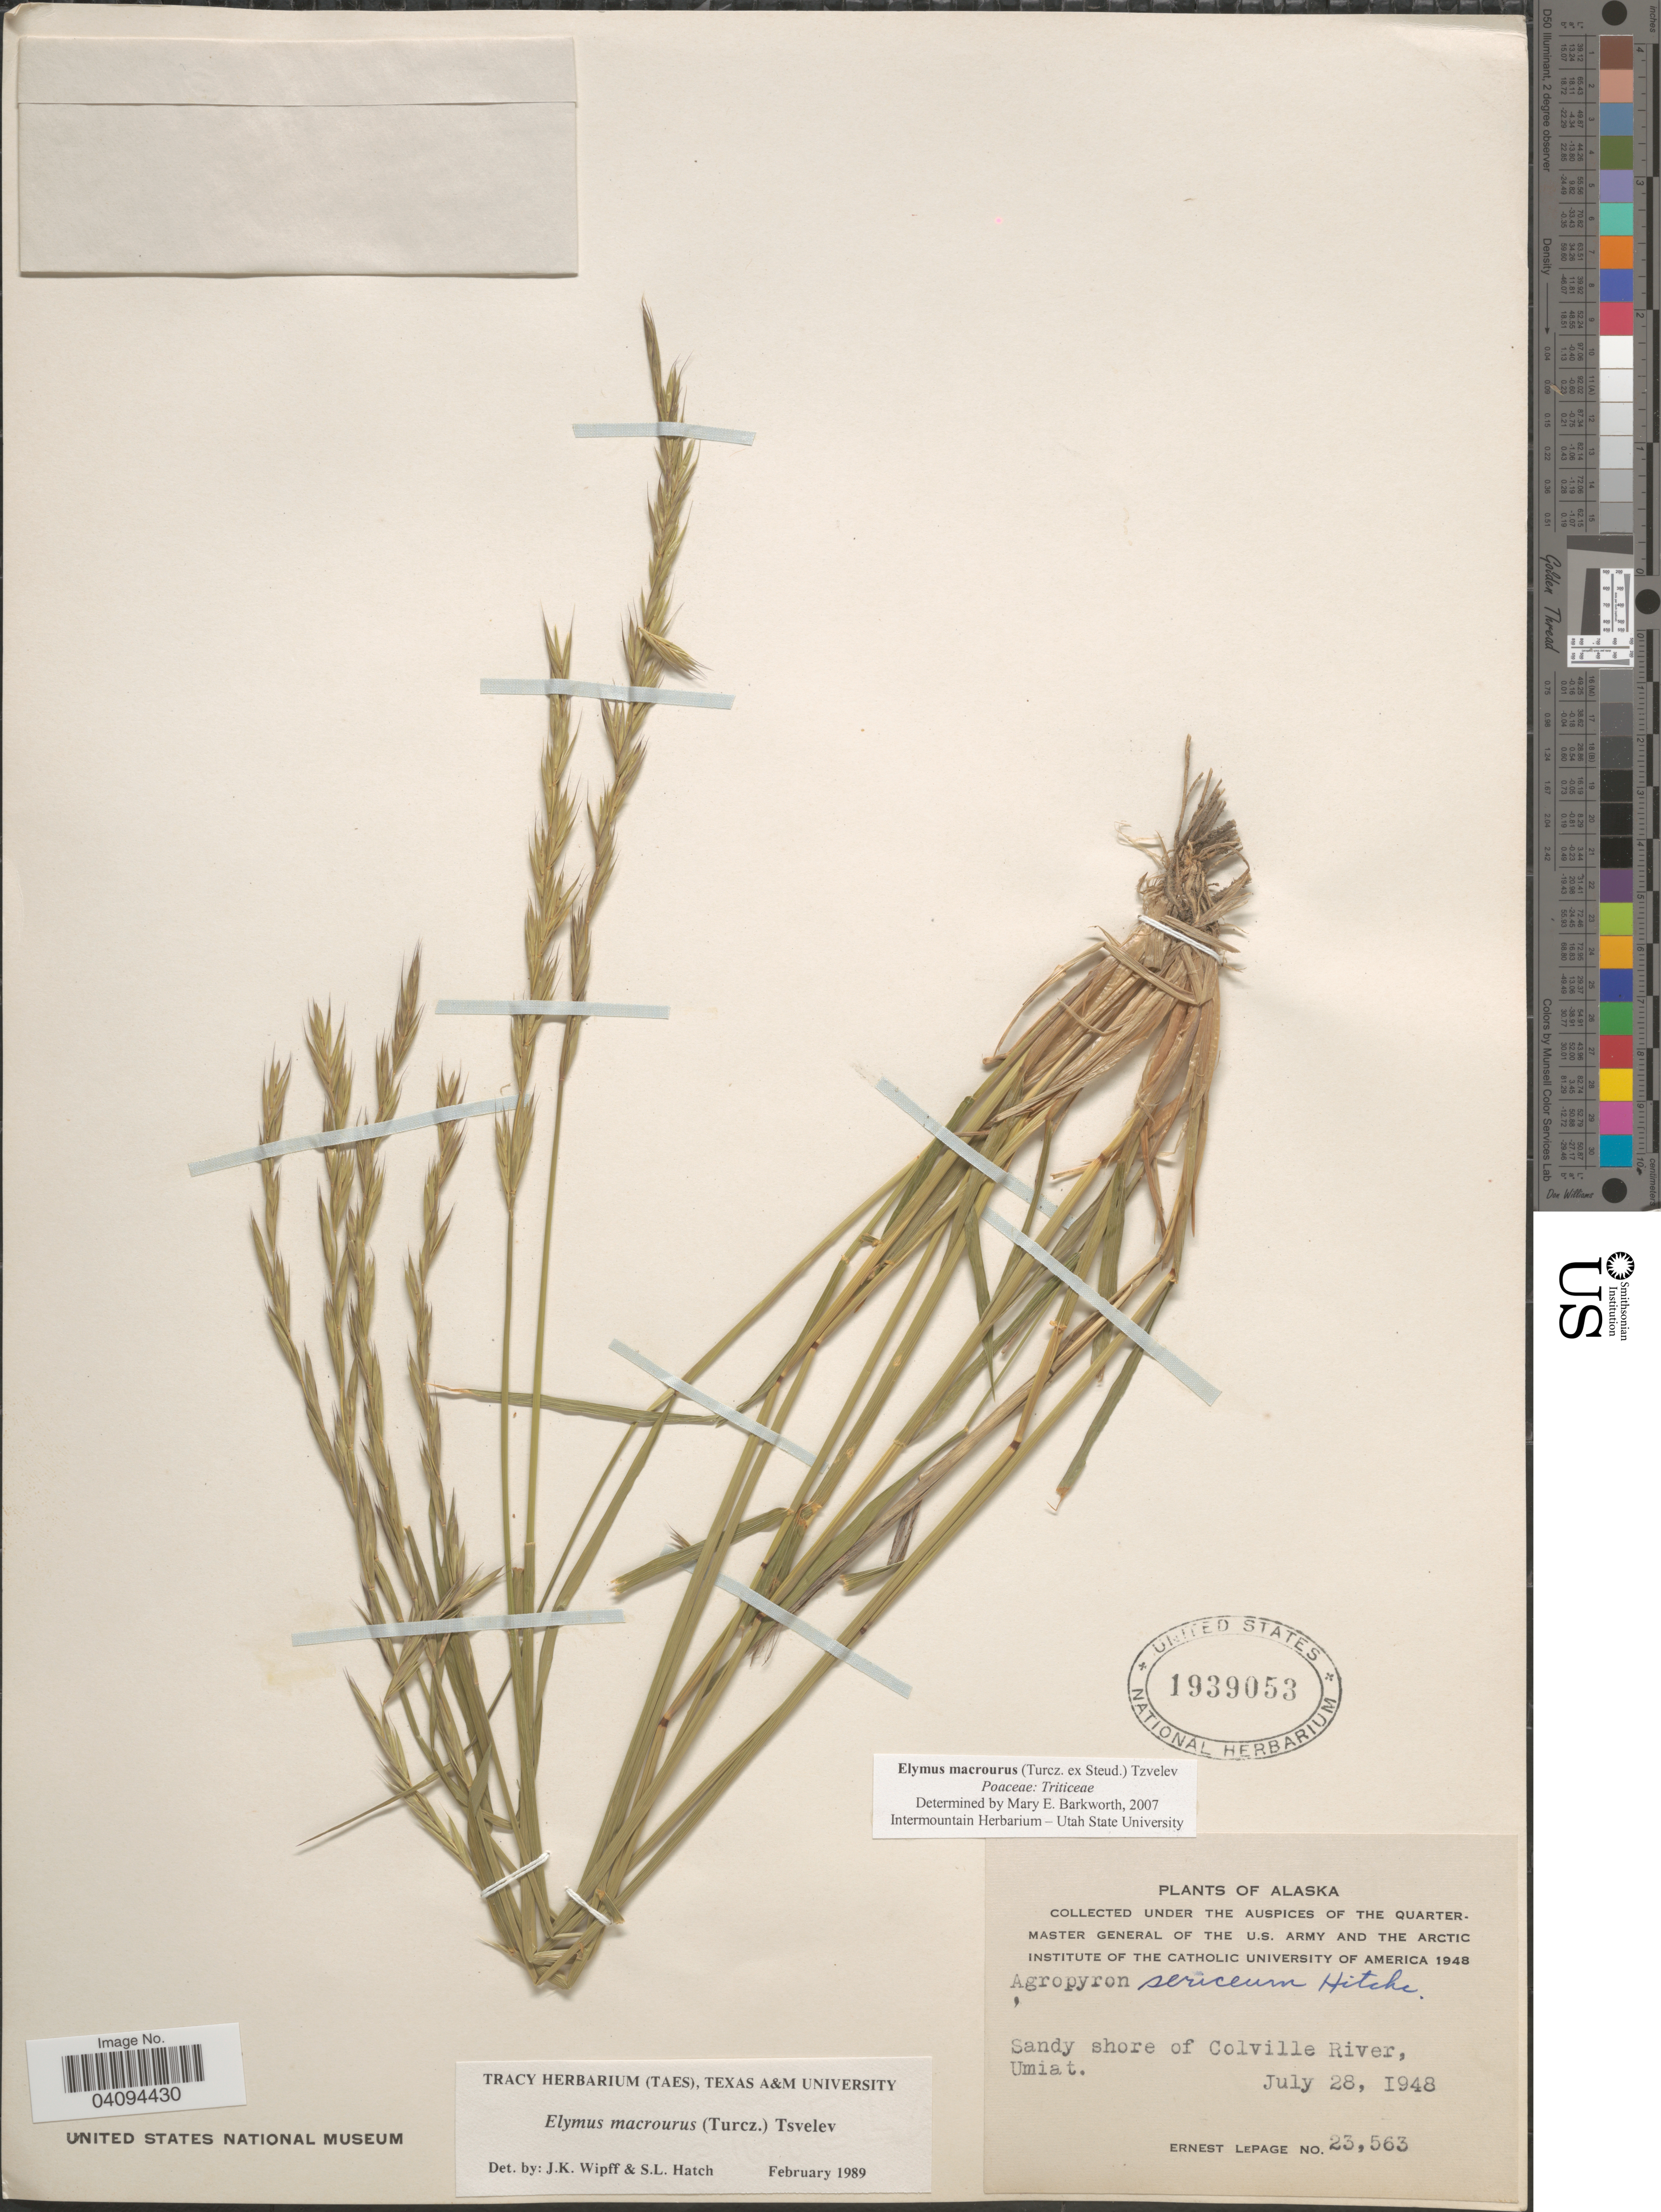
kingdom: Plantae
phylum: Tracheophyta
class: Liliopsida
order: Poales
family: Poaceae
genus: Elymus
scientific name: Elymus macrourus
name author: (Turcz. ex Steud.) Tzvelev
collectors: E. Lepage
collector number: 23563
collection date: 1948-07-28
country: United States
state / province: Alaska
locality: Sandy shore of Colville River, Umiat.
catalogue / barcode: US 1939053